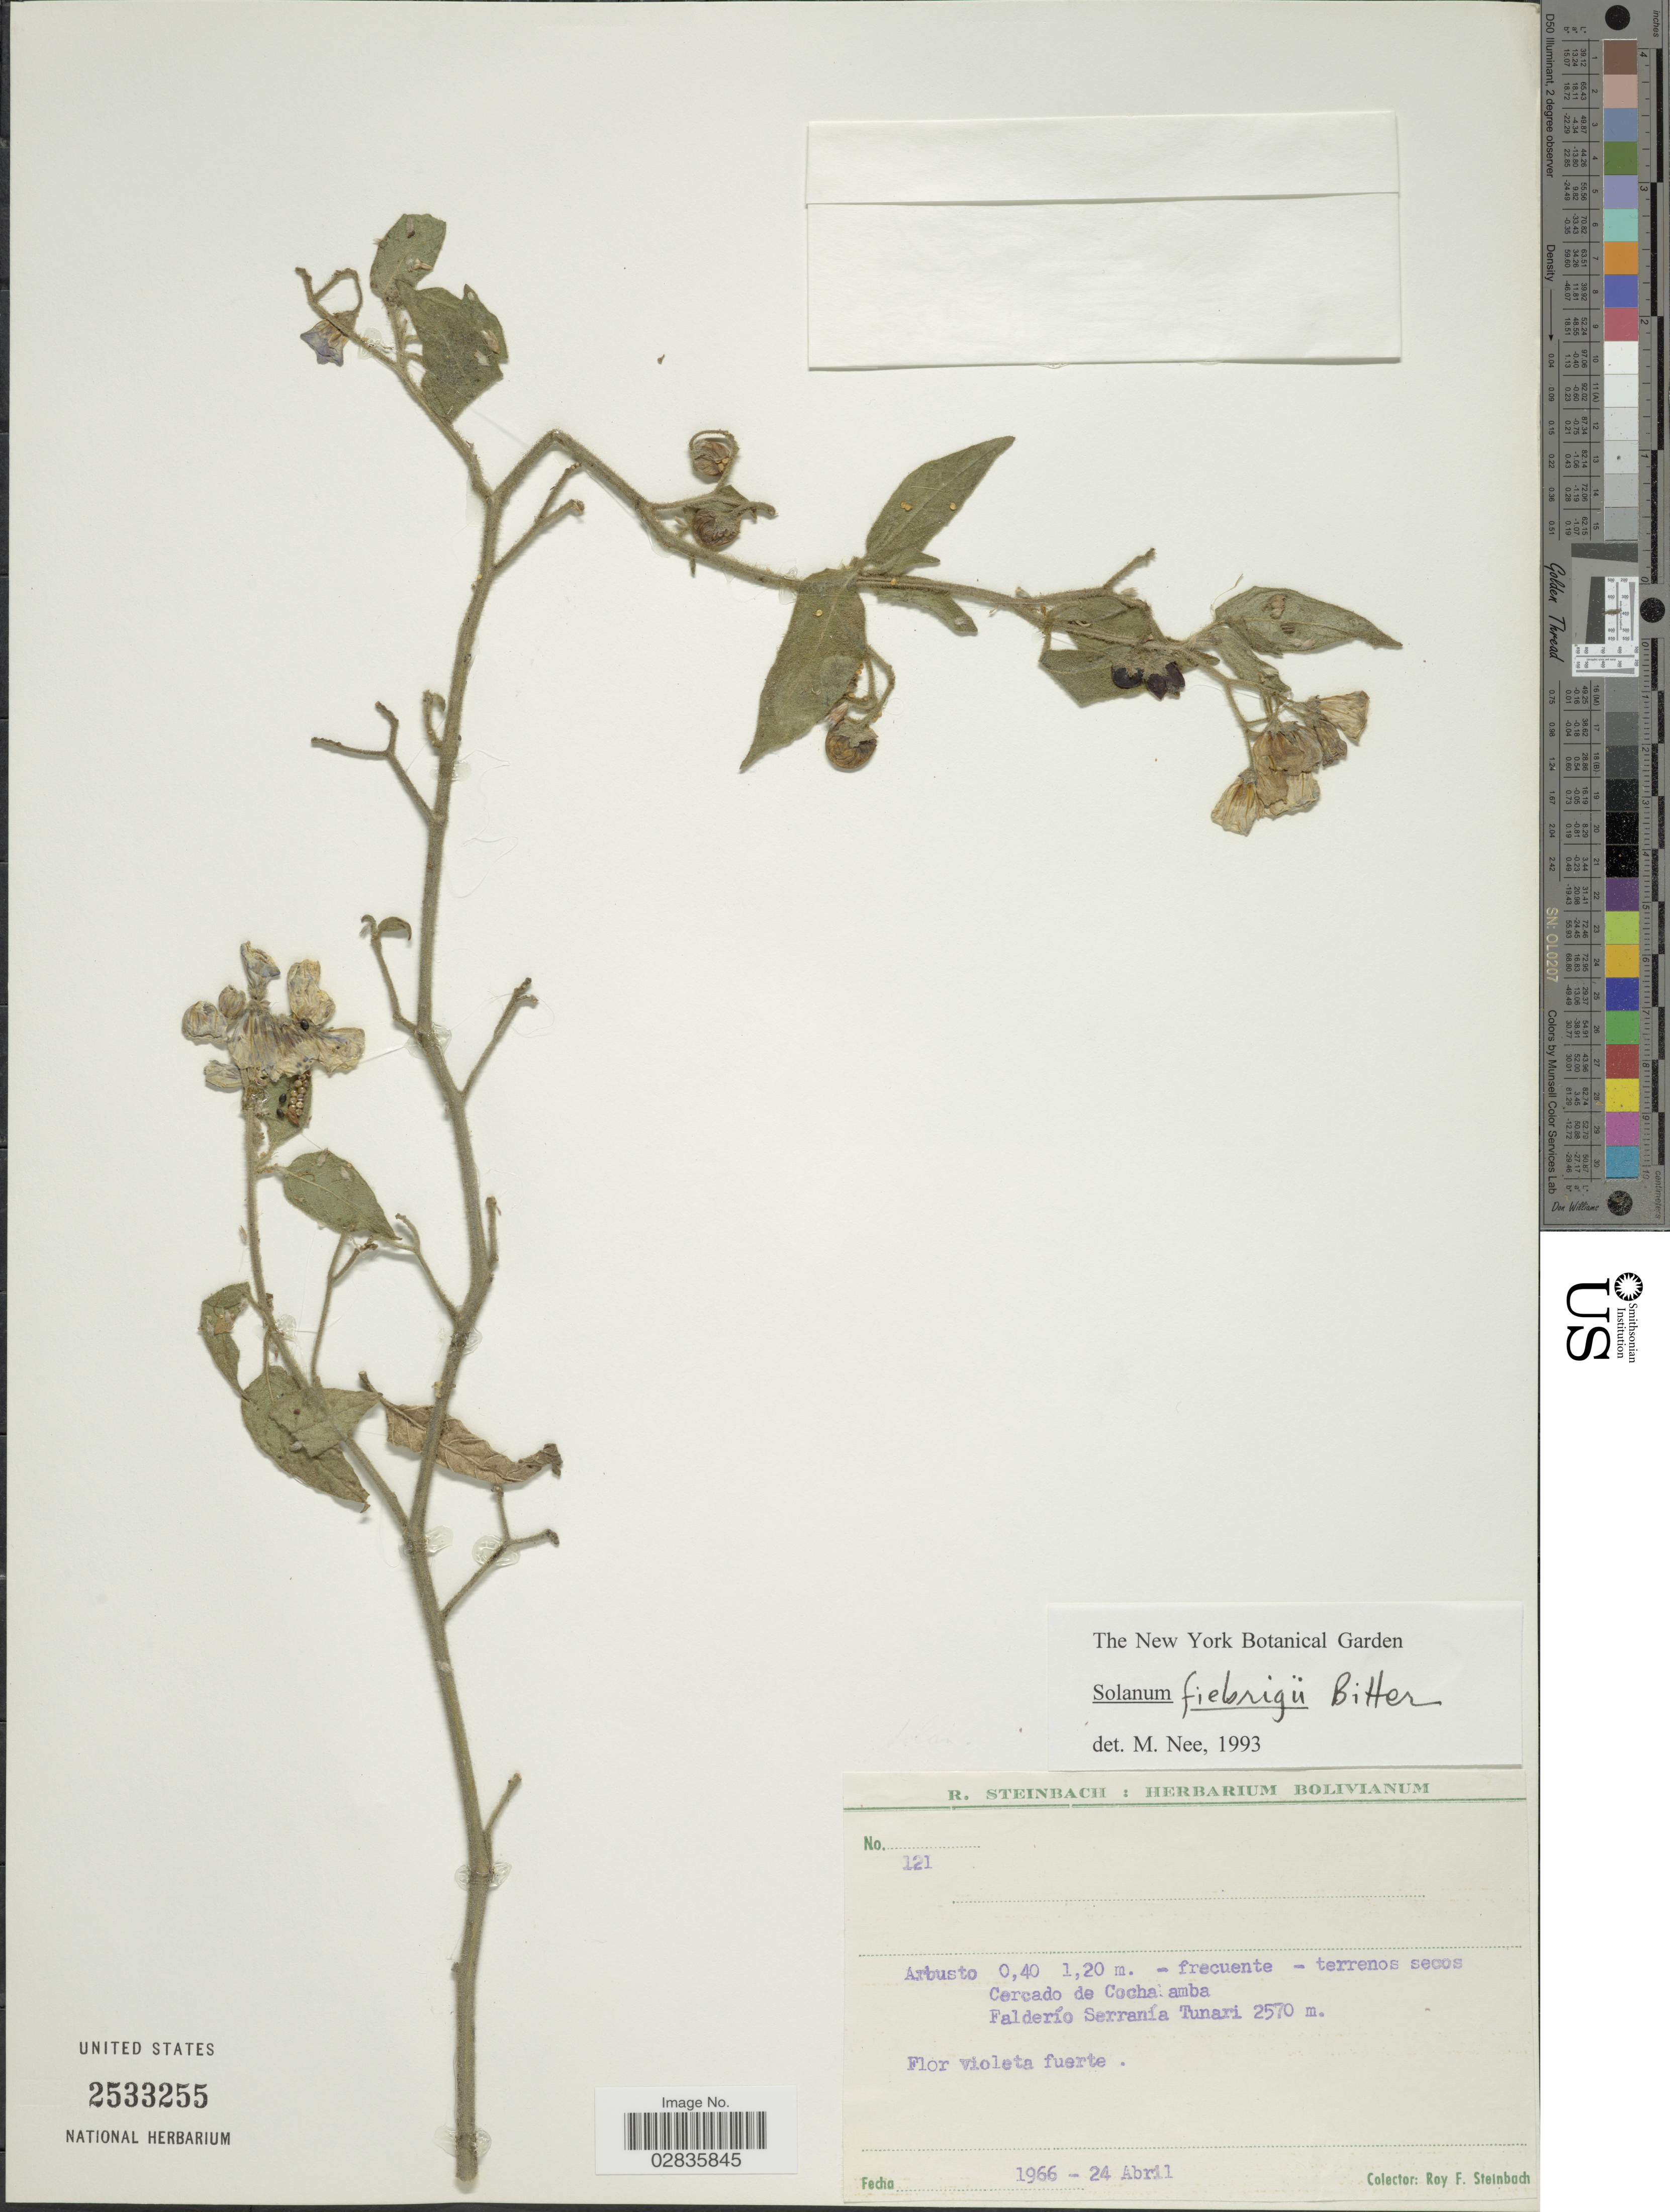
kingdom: Plantae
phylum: Tracheophyta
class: Magnoliopsida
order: Solanales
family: Solanaceae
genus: Solanum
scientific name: Solanum fiebrigii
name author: Bitter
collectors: R. F. Steinbach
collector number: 121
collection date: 1966-04-24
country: Bolivia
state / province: Cochabamba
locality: Cercado de Cochabamba. Falderío Serrania Tunari.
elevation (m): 2570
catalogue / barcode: US 2533255